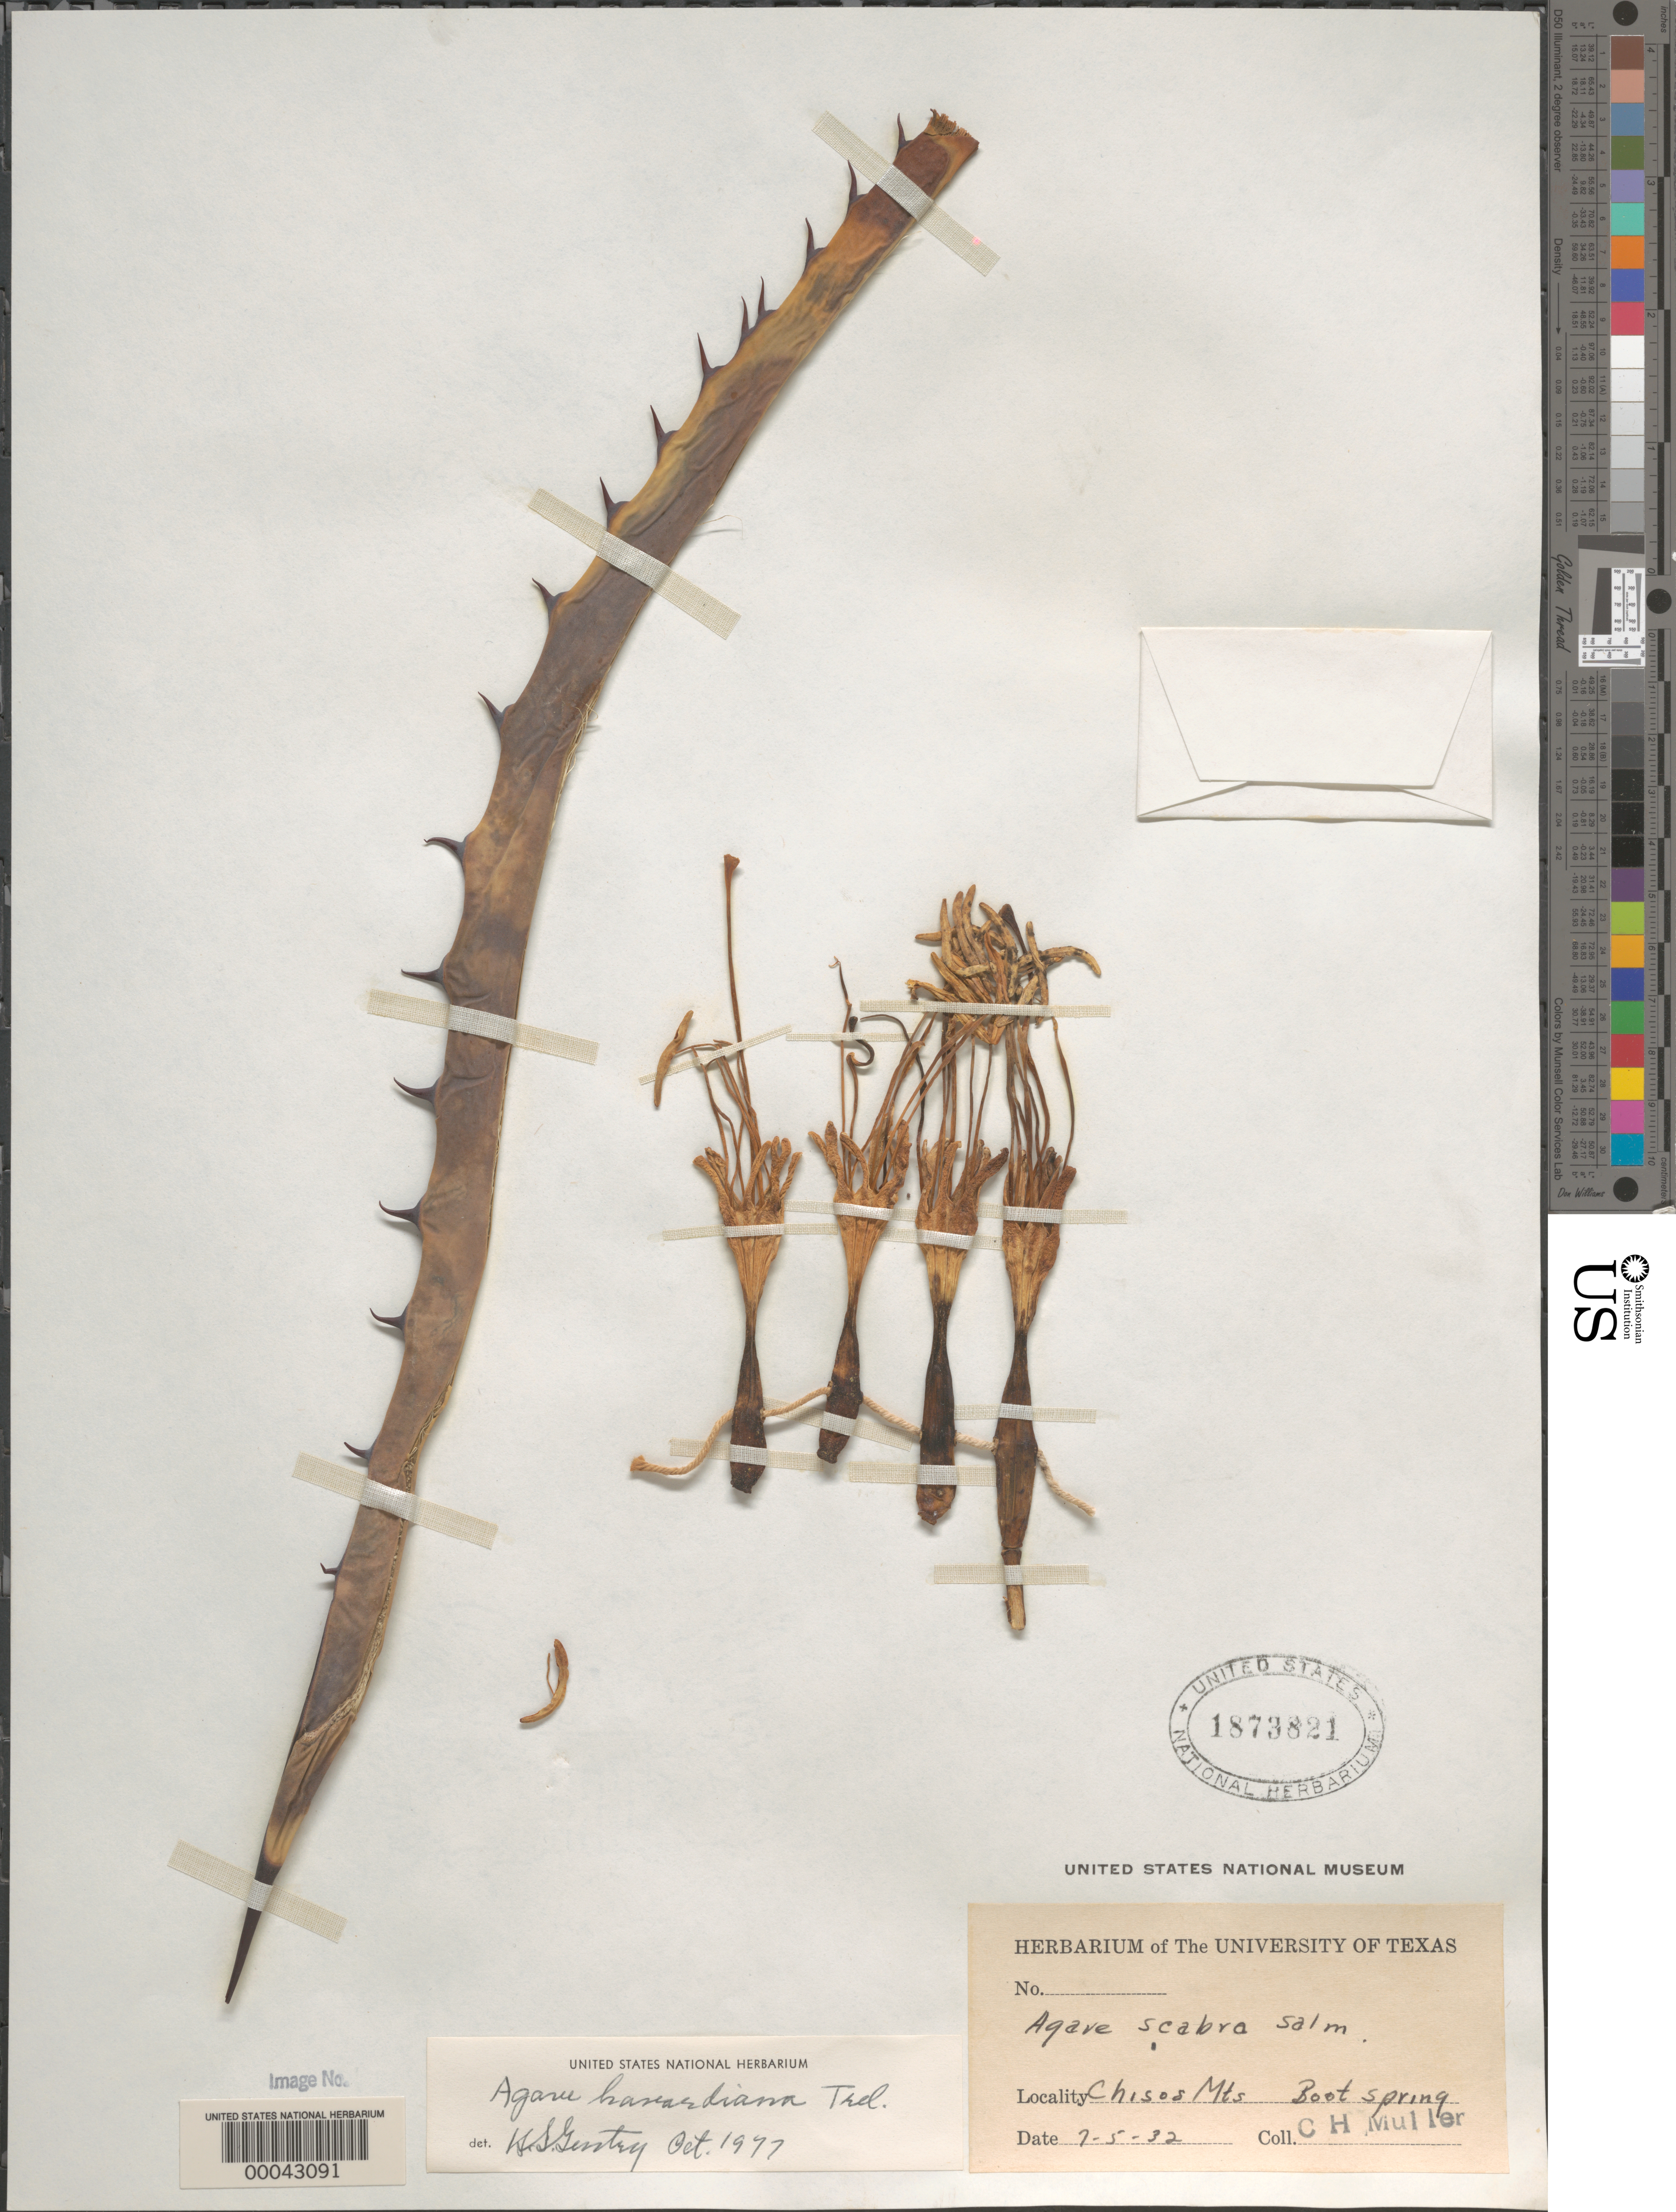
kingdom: Plantae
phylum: Tracheophyta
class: Liliopsida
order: Asparagales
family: Asparagaceae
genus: Agave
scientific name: Agave havardiana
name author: Trel.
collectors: C. H. Mueller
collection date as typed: Transcribed d/m/y: 5/7/32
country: United States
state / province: Texas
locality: Chisos Mts. Boot spring.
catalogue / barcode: US 1873821